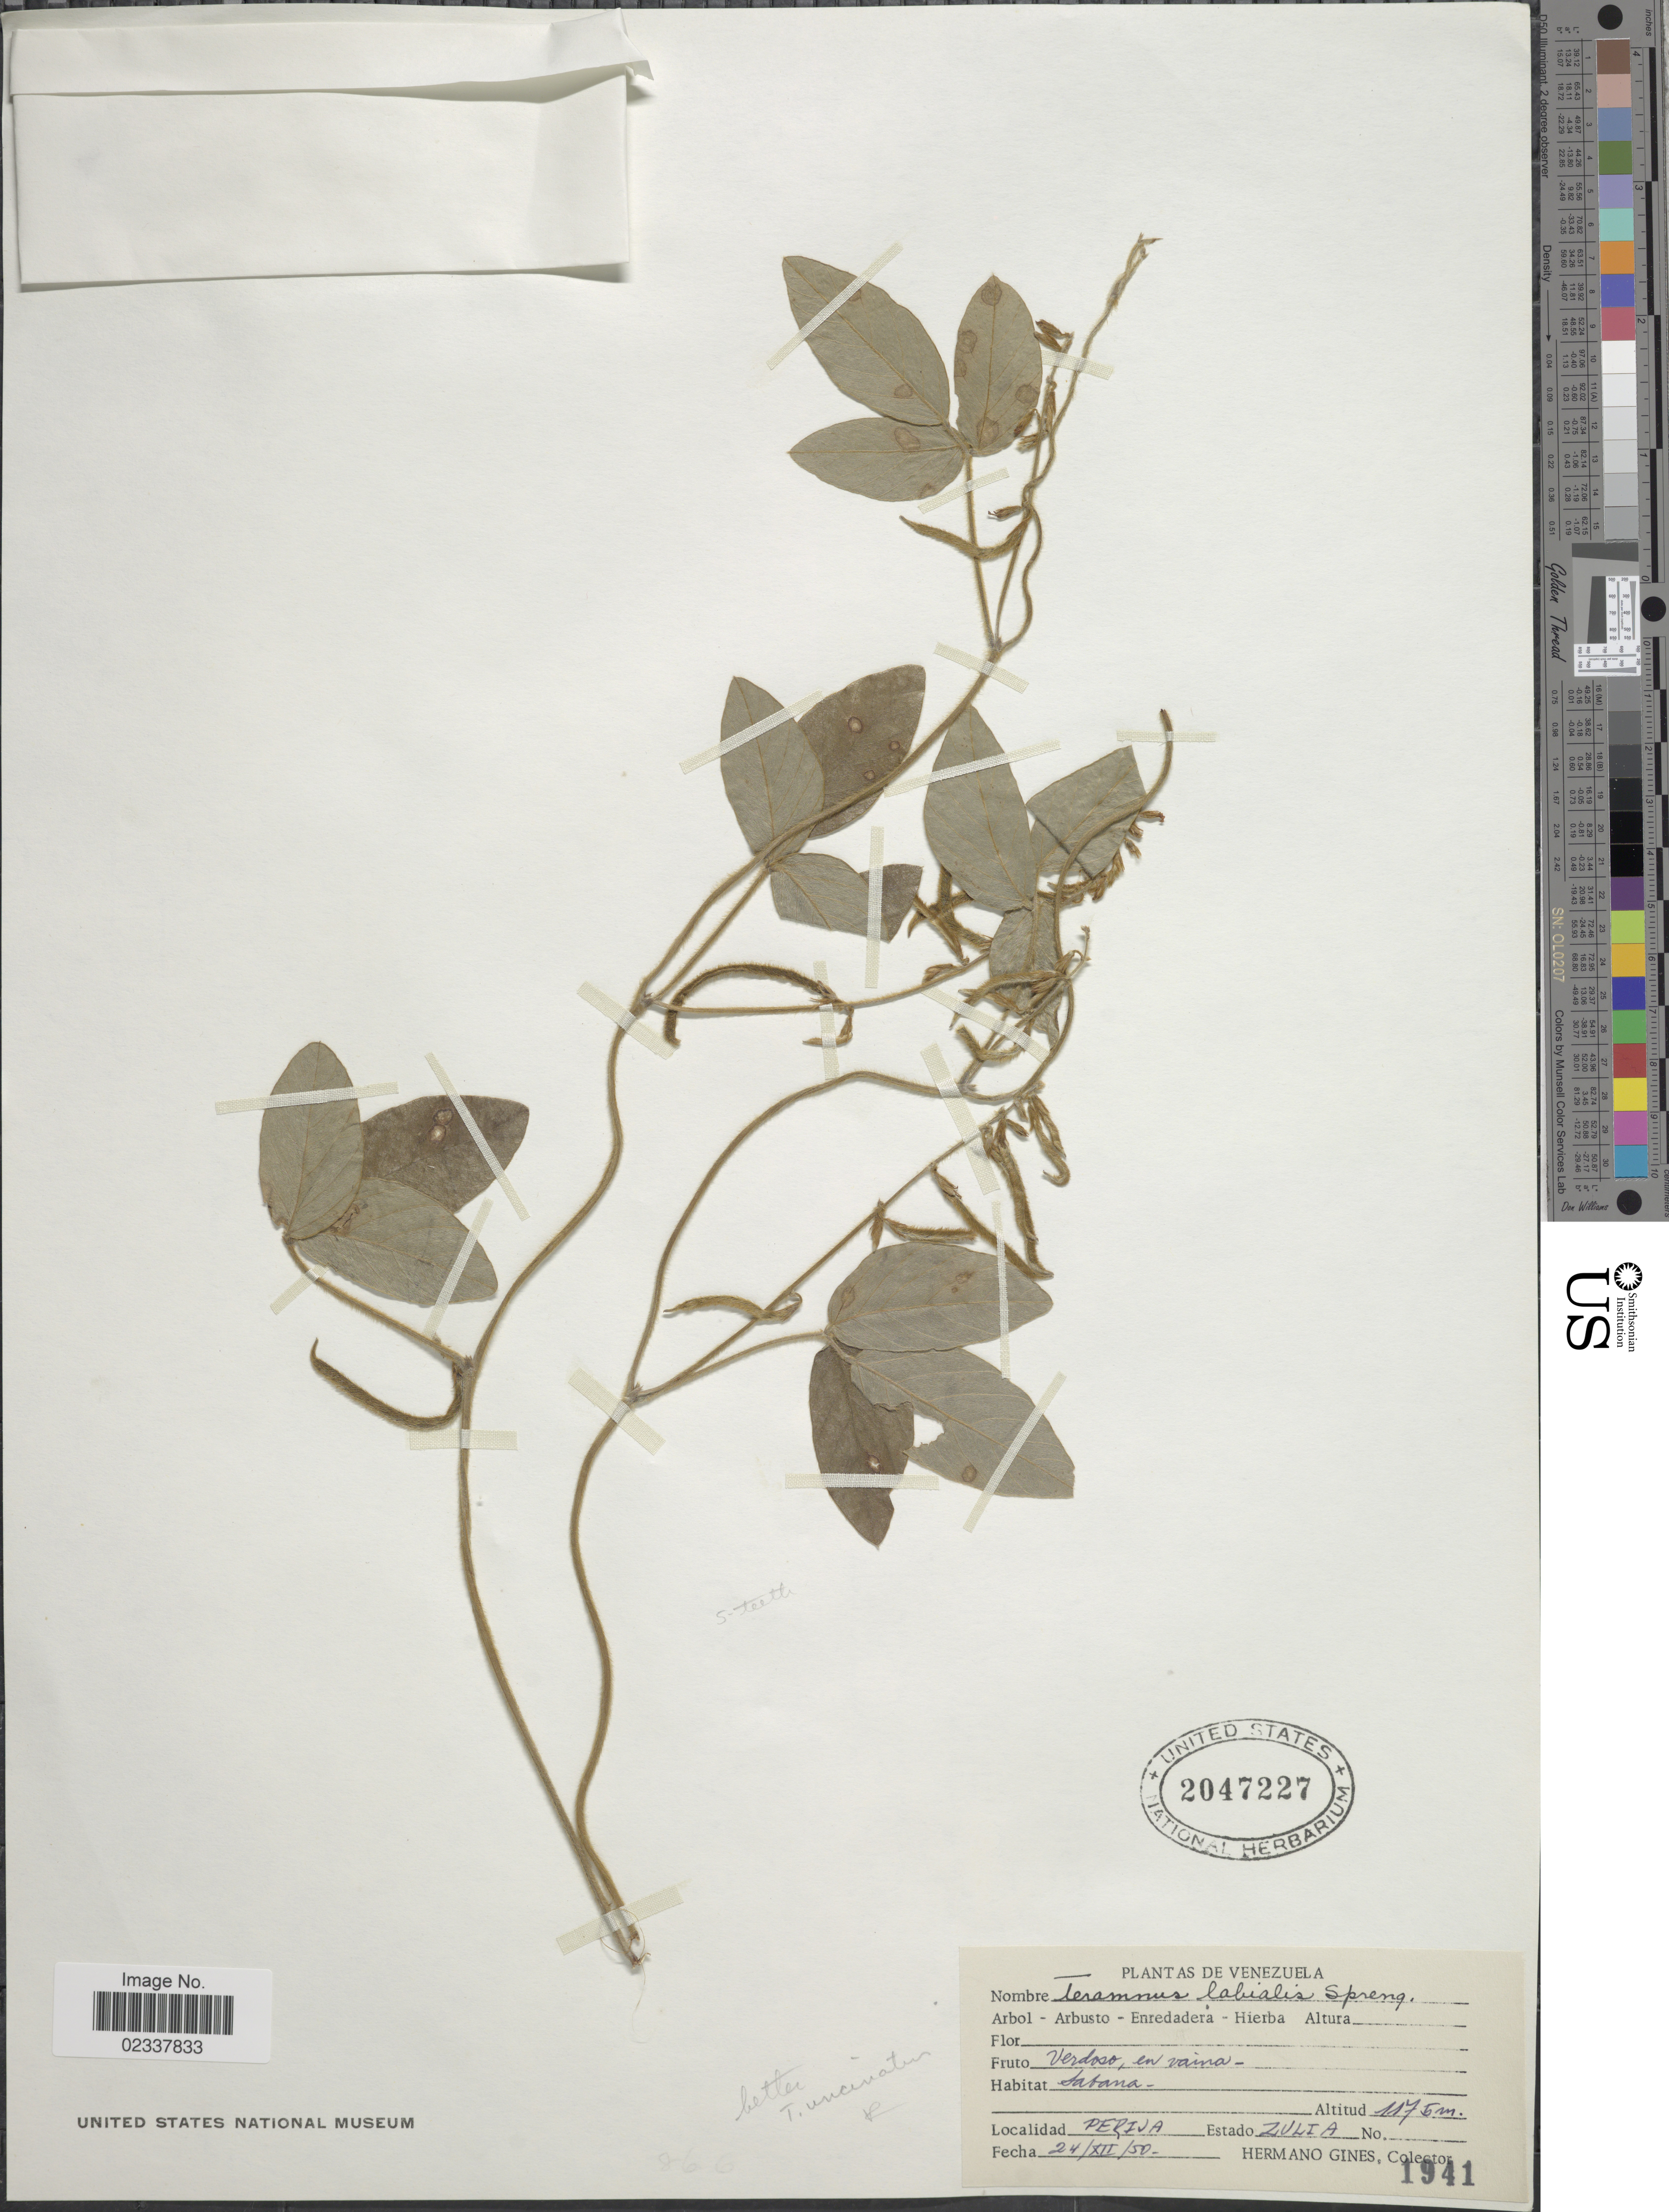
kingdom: Plantae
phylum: Tracheophyta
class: Magnoliopsida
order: Fabales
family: Fabaceae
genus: Teramnus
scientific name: Teramnus uncinatus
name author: (L.) Sw.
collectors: Bro. Gines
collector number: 1941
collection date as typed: Transcribed d/m/y: 24/12/50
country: Venezuela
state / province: Zulia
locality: Perija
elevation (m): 1175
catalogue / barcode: US 2047227